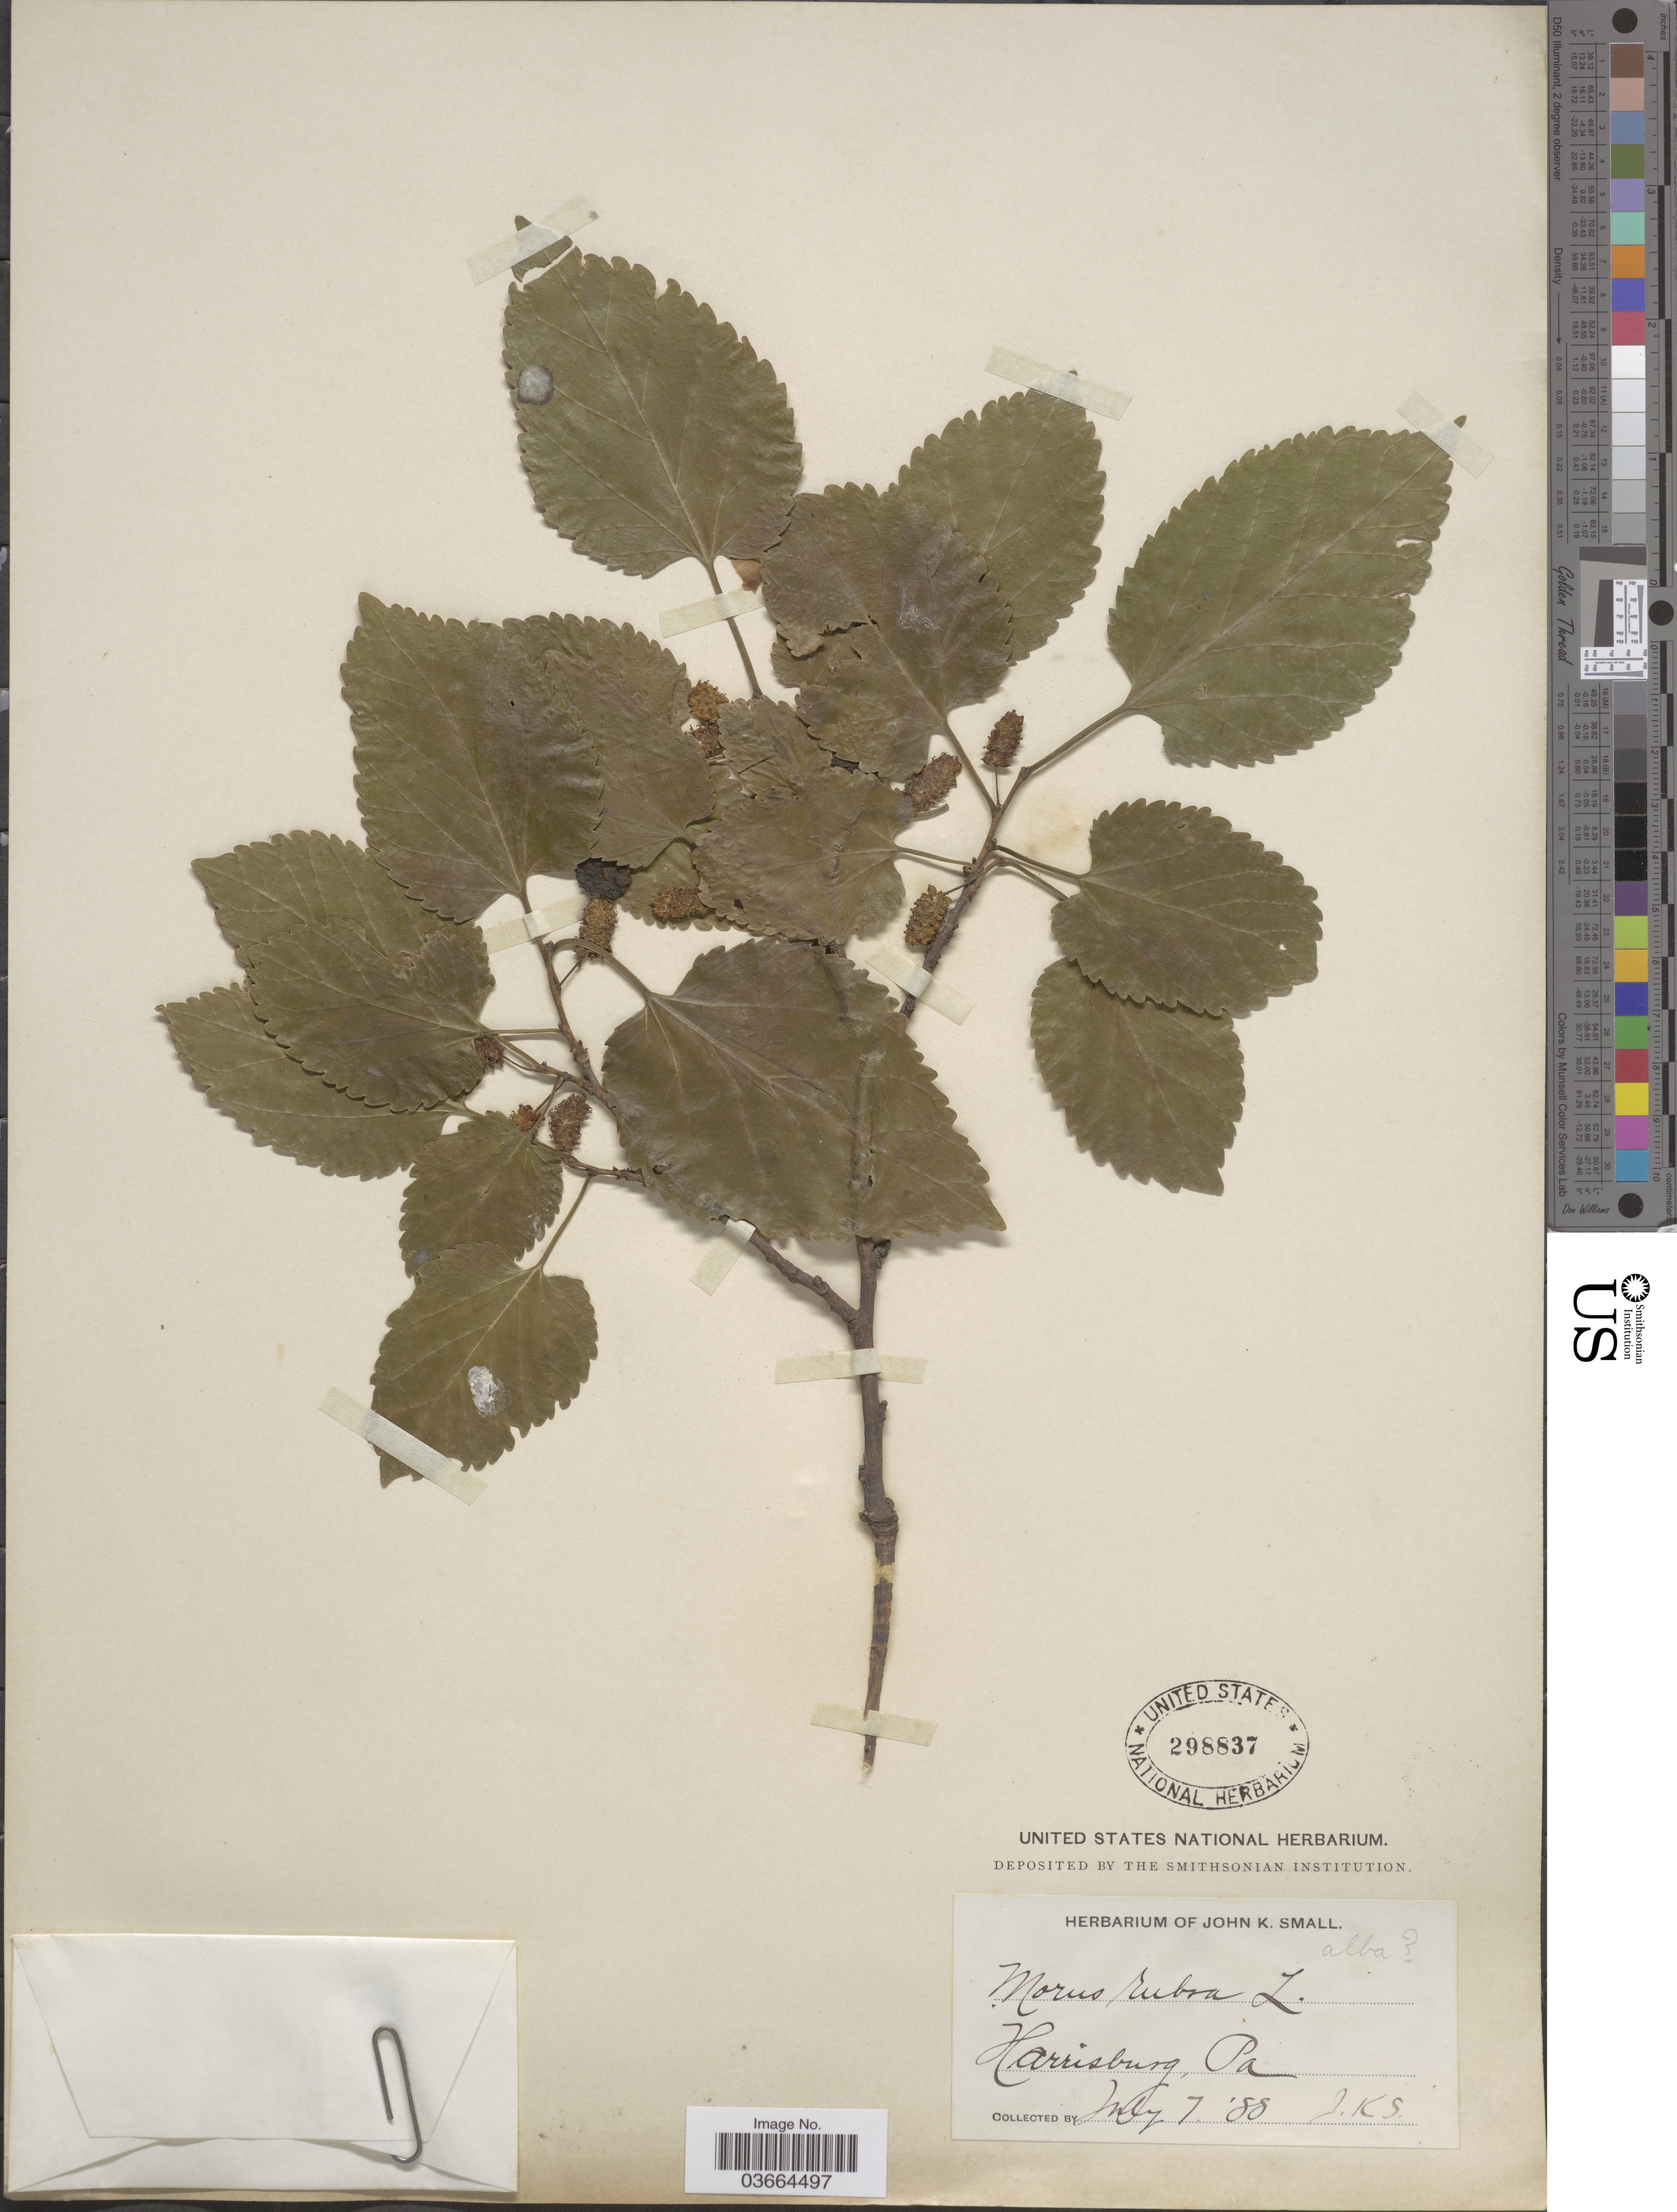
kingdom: Plantae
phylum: Tracheophyta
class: Magnoliopsida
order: Rosales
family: Moraceae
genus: Morus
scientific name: Morus alba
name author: L.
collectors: J. K. Small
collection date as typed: Transcribed d/m/y: 7/7/88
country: United States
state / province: Pennsylvania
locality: Harrisburg.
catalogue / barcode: US 298837